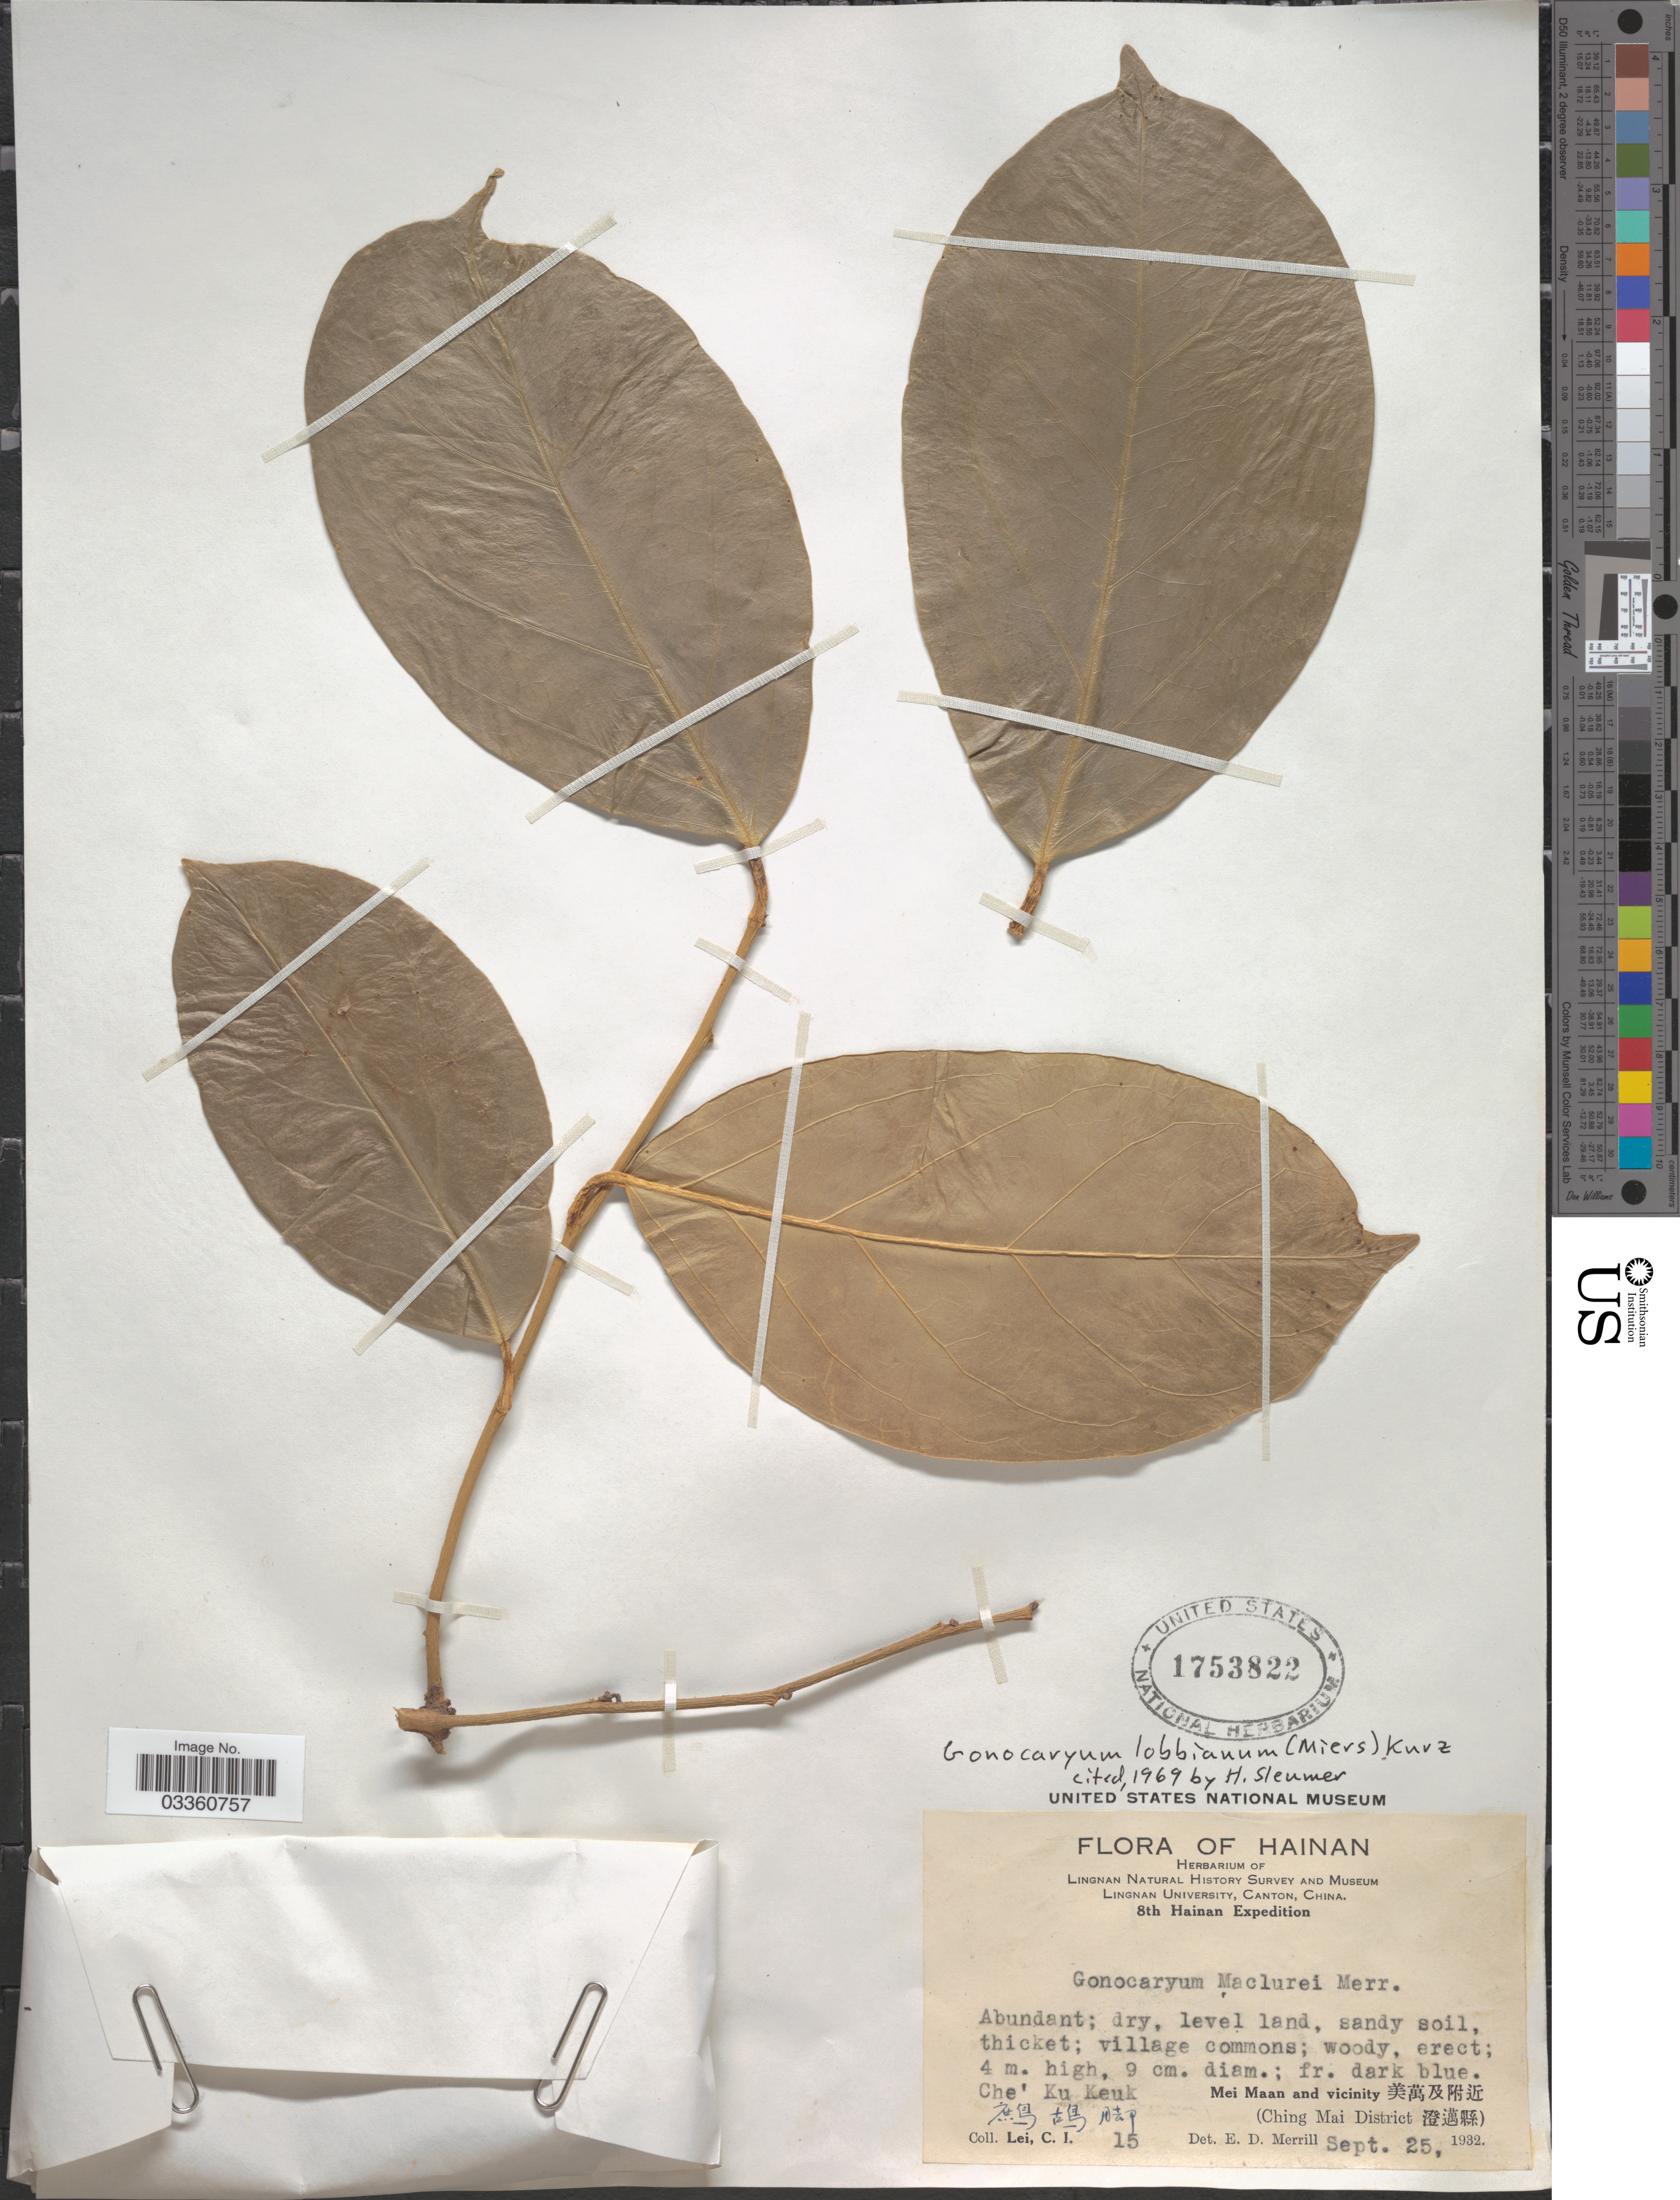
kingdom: Plantae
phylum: Tracheophyta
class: Magnoliopsida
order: Cardiopteridales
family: Cardiopteridaceae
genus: Gonocaryum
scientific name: Gonocaryum lobbianum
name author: (Kurz) Miers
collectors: C. I. Lei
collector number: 15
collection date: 1932-09-25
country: China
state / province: Hainan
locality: Che'Ku Keuk. Mei Maan and vicinity (Ching Mai District)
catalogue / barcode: US 1753822